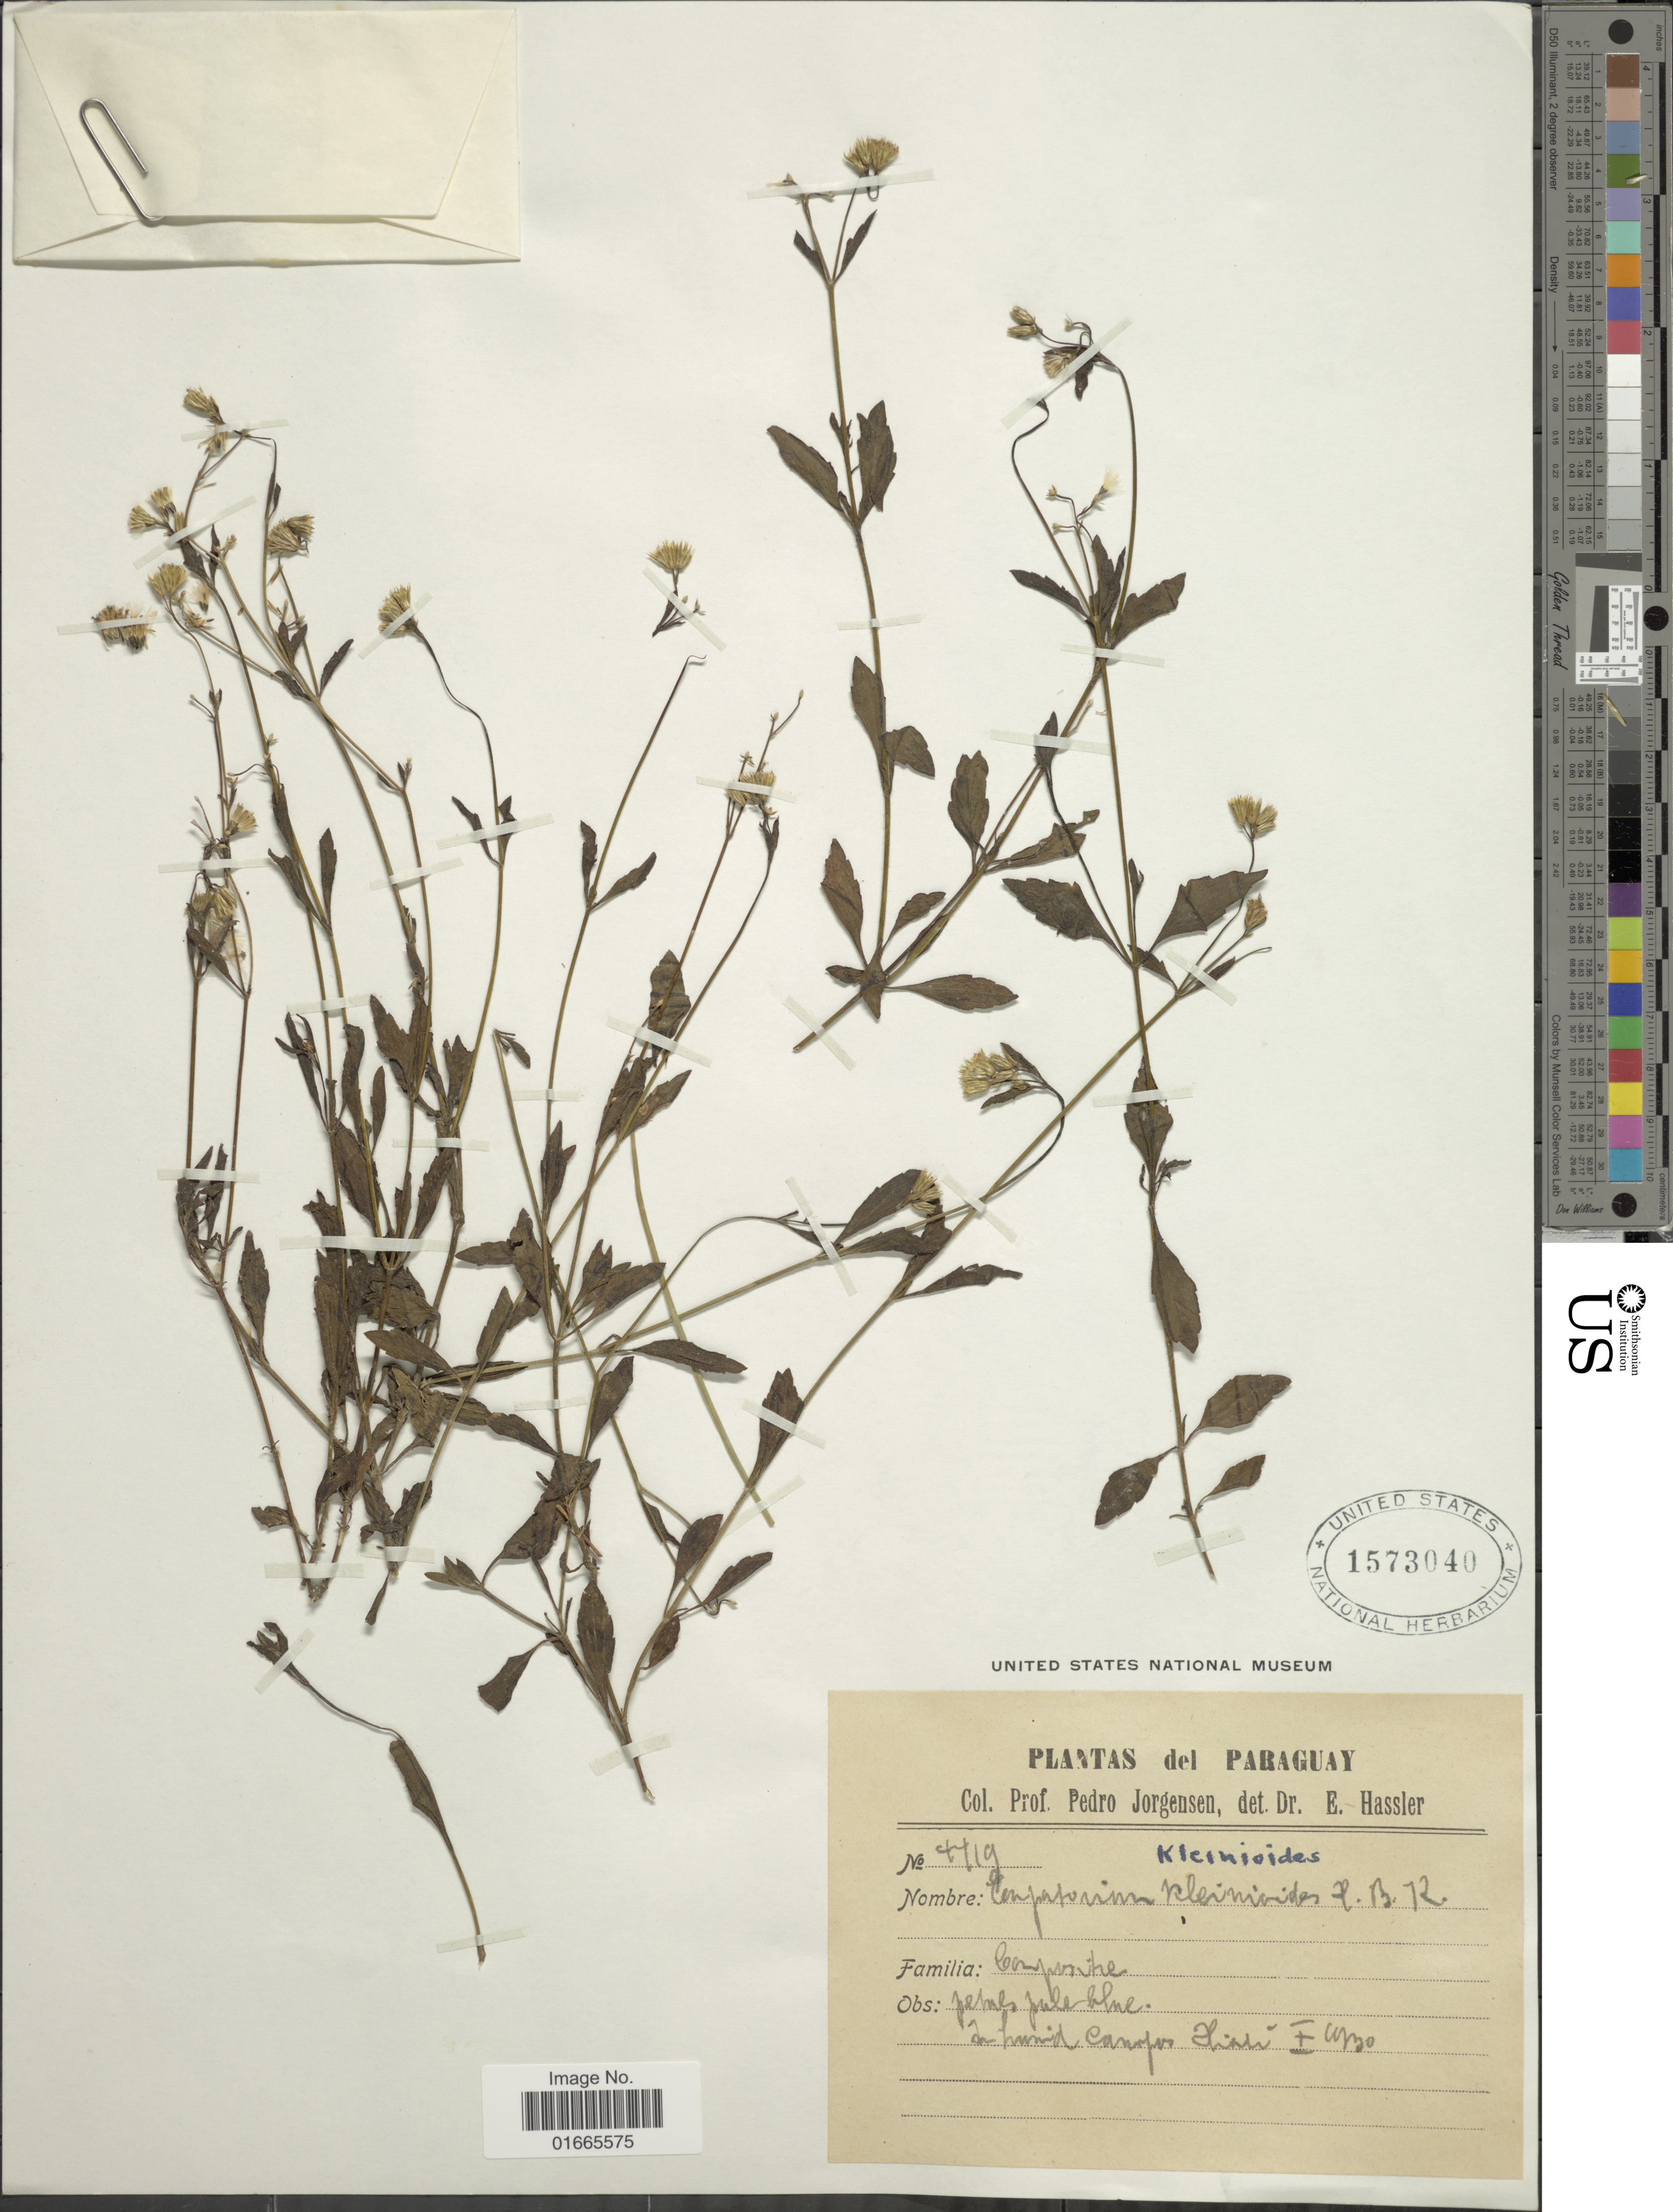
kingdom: Plantae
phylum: Tracheophyta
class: Magnoliopsida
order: Asterales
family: Asteraceae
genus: Praxelis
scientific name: Praxelis ostenii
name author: (B.L. Rob.) R.M. King & H. Rob.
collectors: P. Jörgensen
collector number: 7719*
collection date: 1930-01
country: Paraguay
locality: in humid campos Yhú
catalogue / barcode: US 1573040